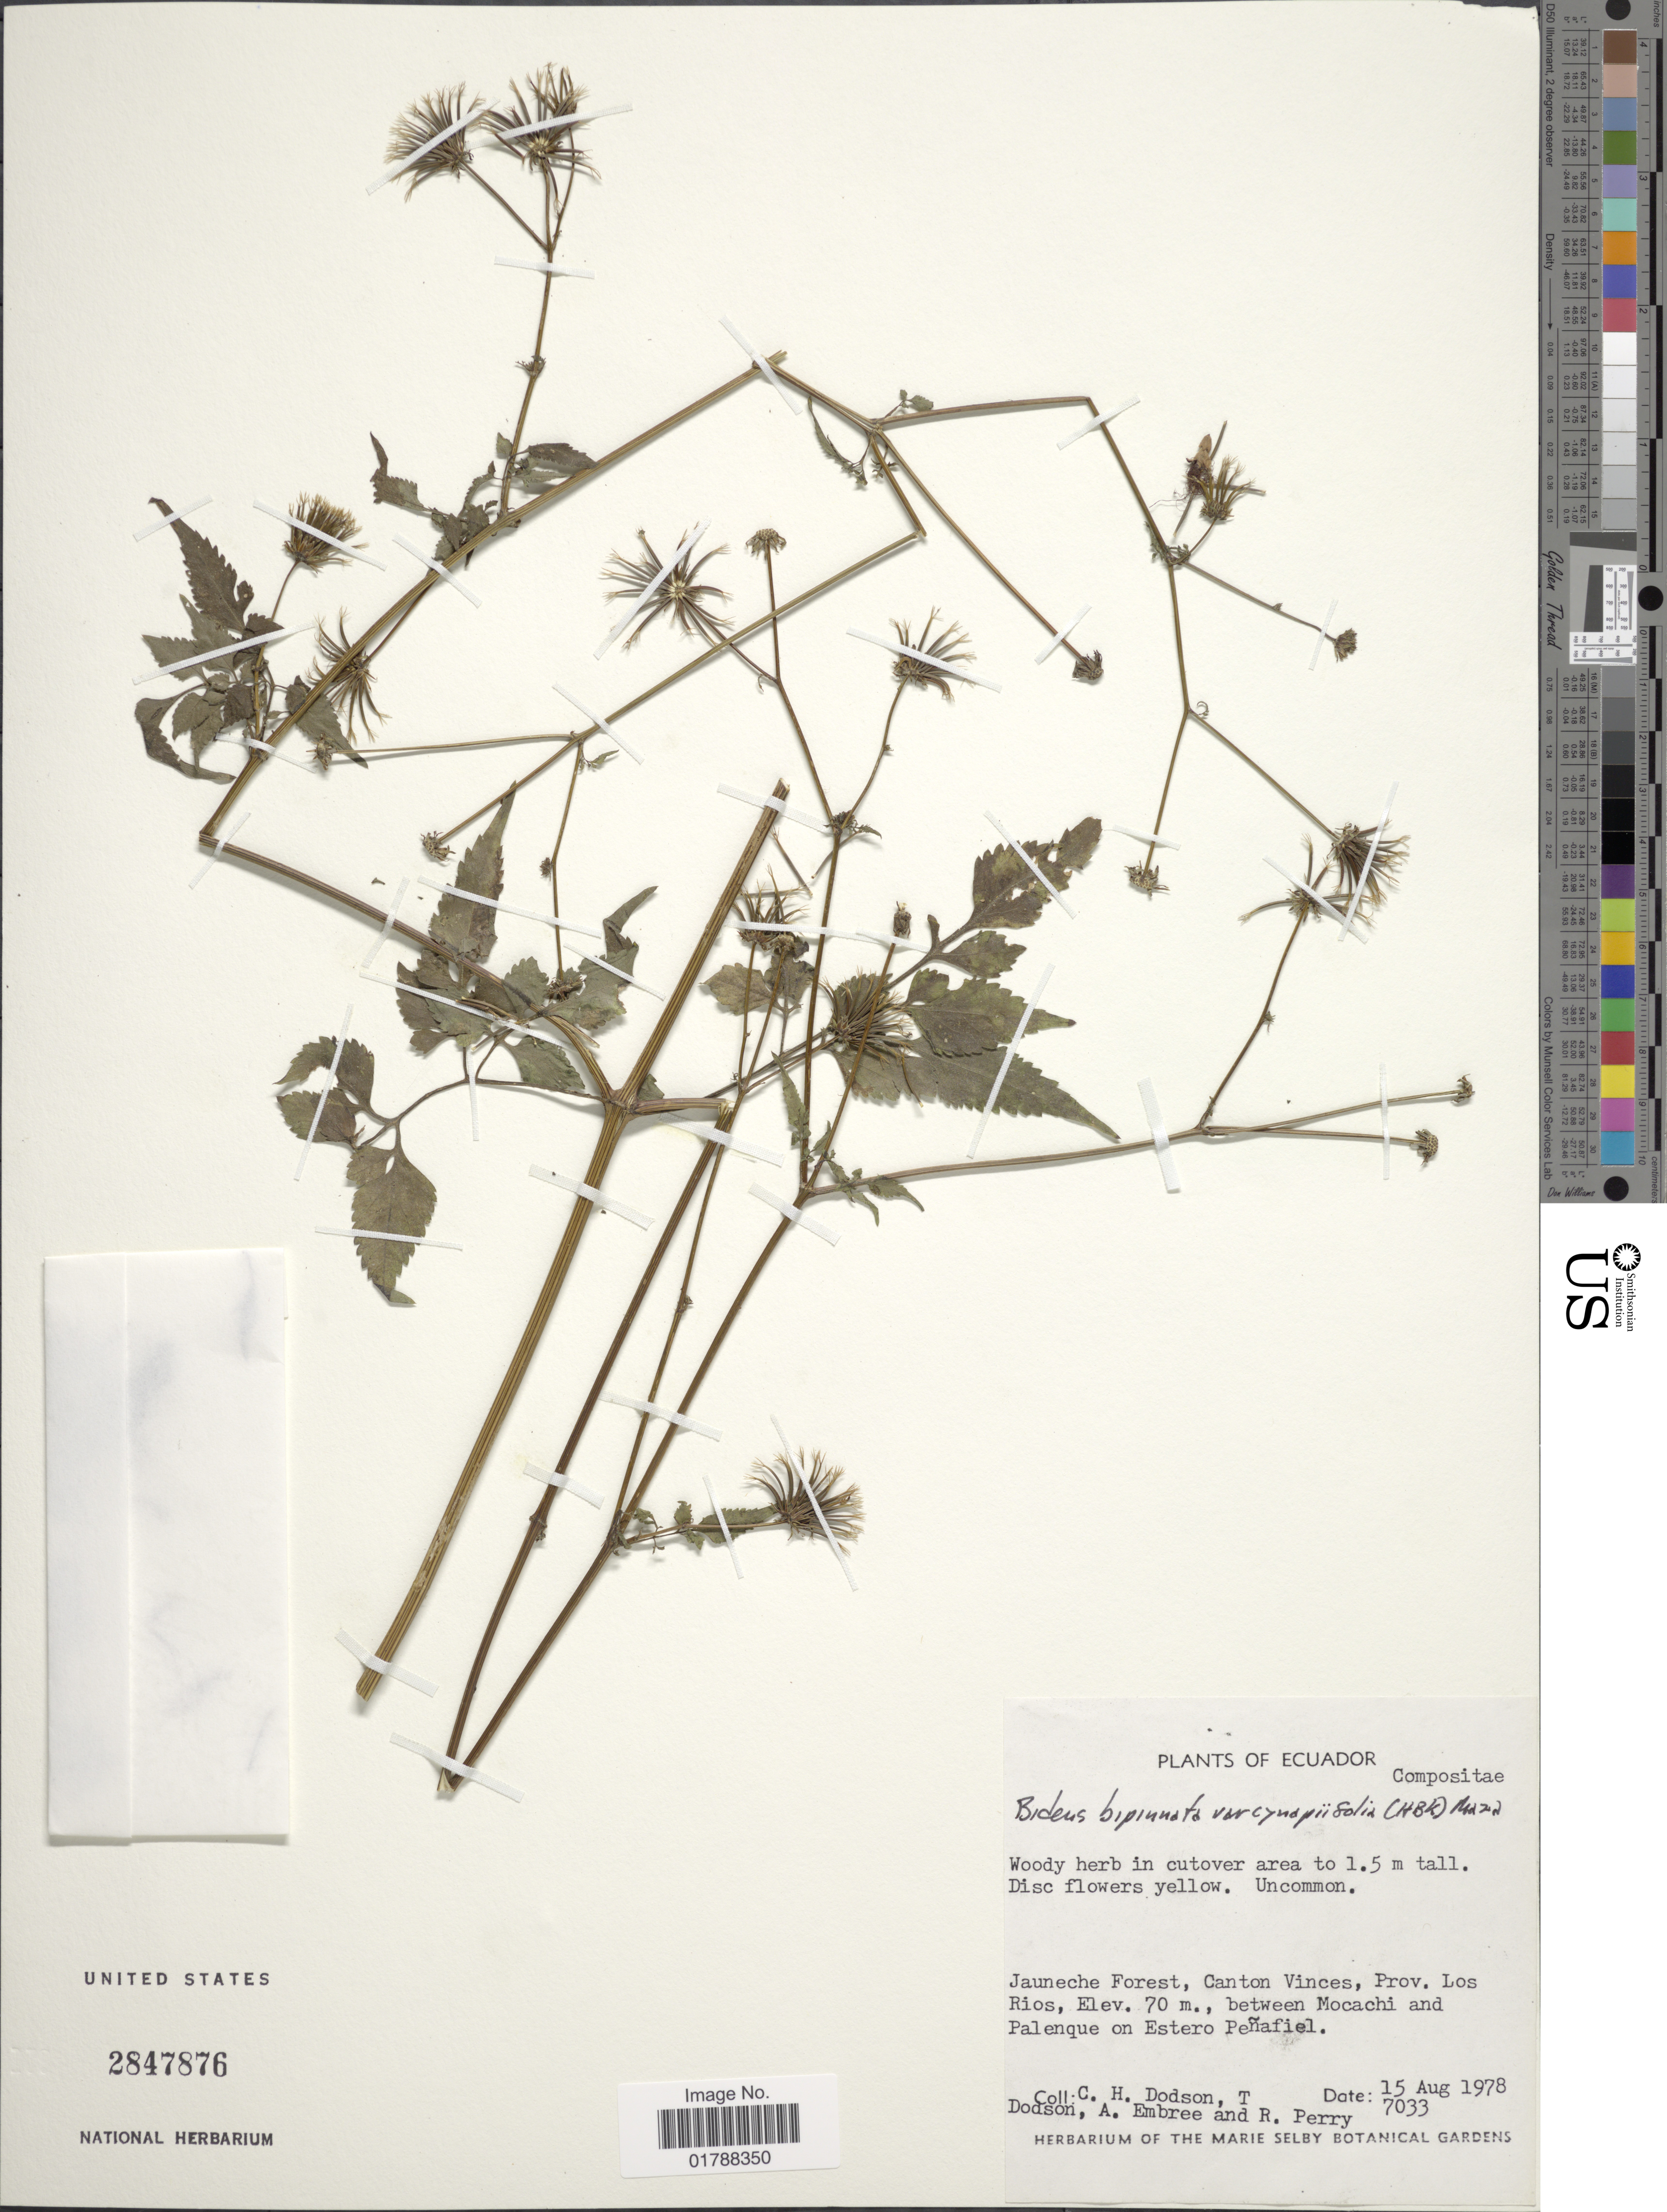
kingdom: Plantae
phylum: Tracheophyta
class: Magnoliopsida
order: Asterales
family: Asteraceae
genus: Bidens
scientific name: Bidens cynapiifolia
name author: Kunth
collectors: C. H. Dodson, T. A. Dodson, A. Embree & R. Perry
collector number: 7033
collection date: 1978-08-15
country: Ecuador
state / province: Los Ríos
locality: Jauneche Forest, Canton Vinces, between Mocachi and Palenque on Estero Peñafiel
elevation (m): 70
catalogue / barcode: US 2847876